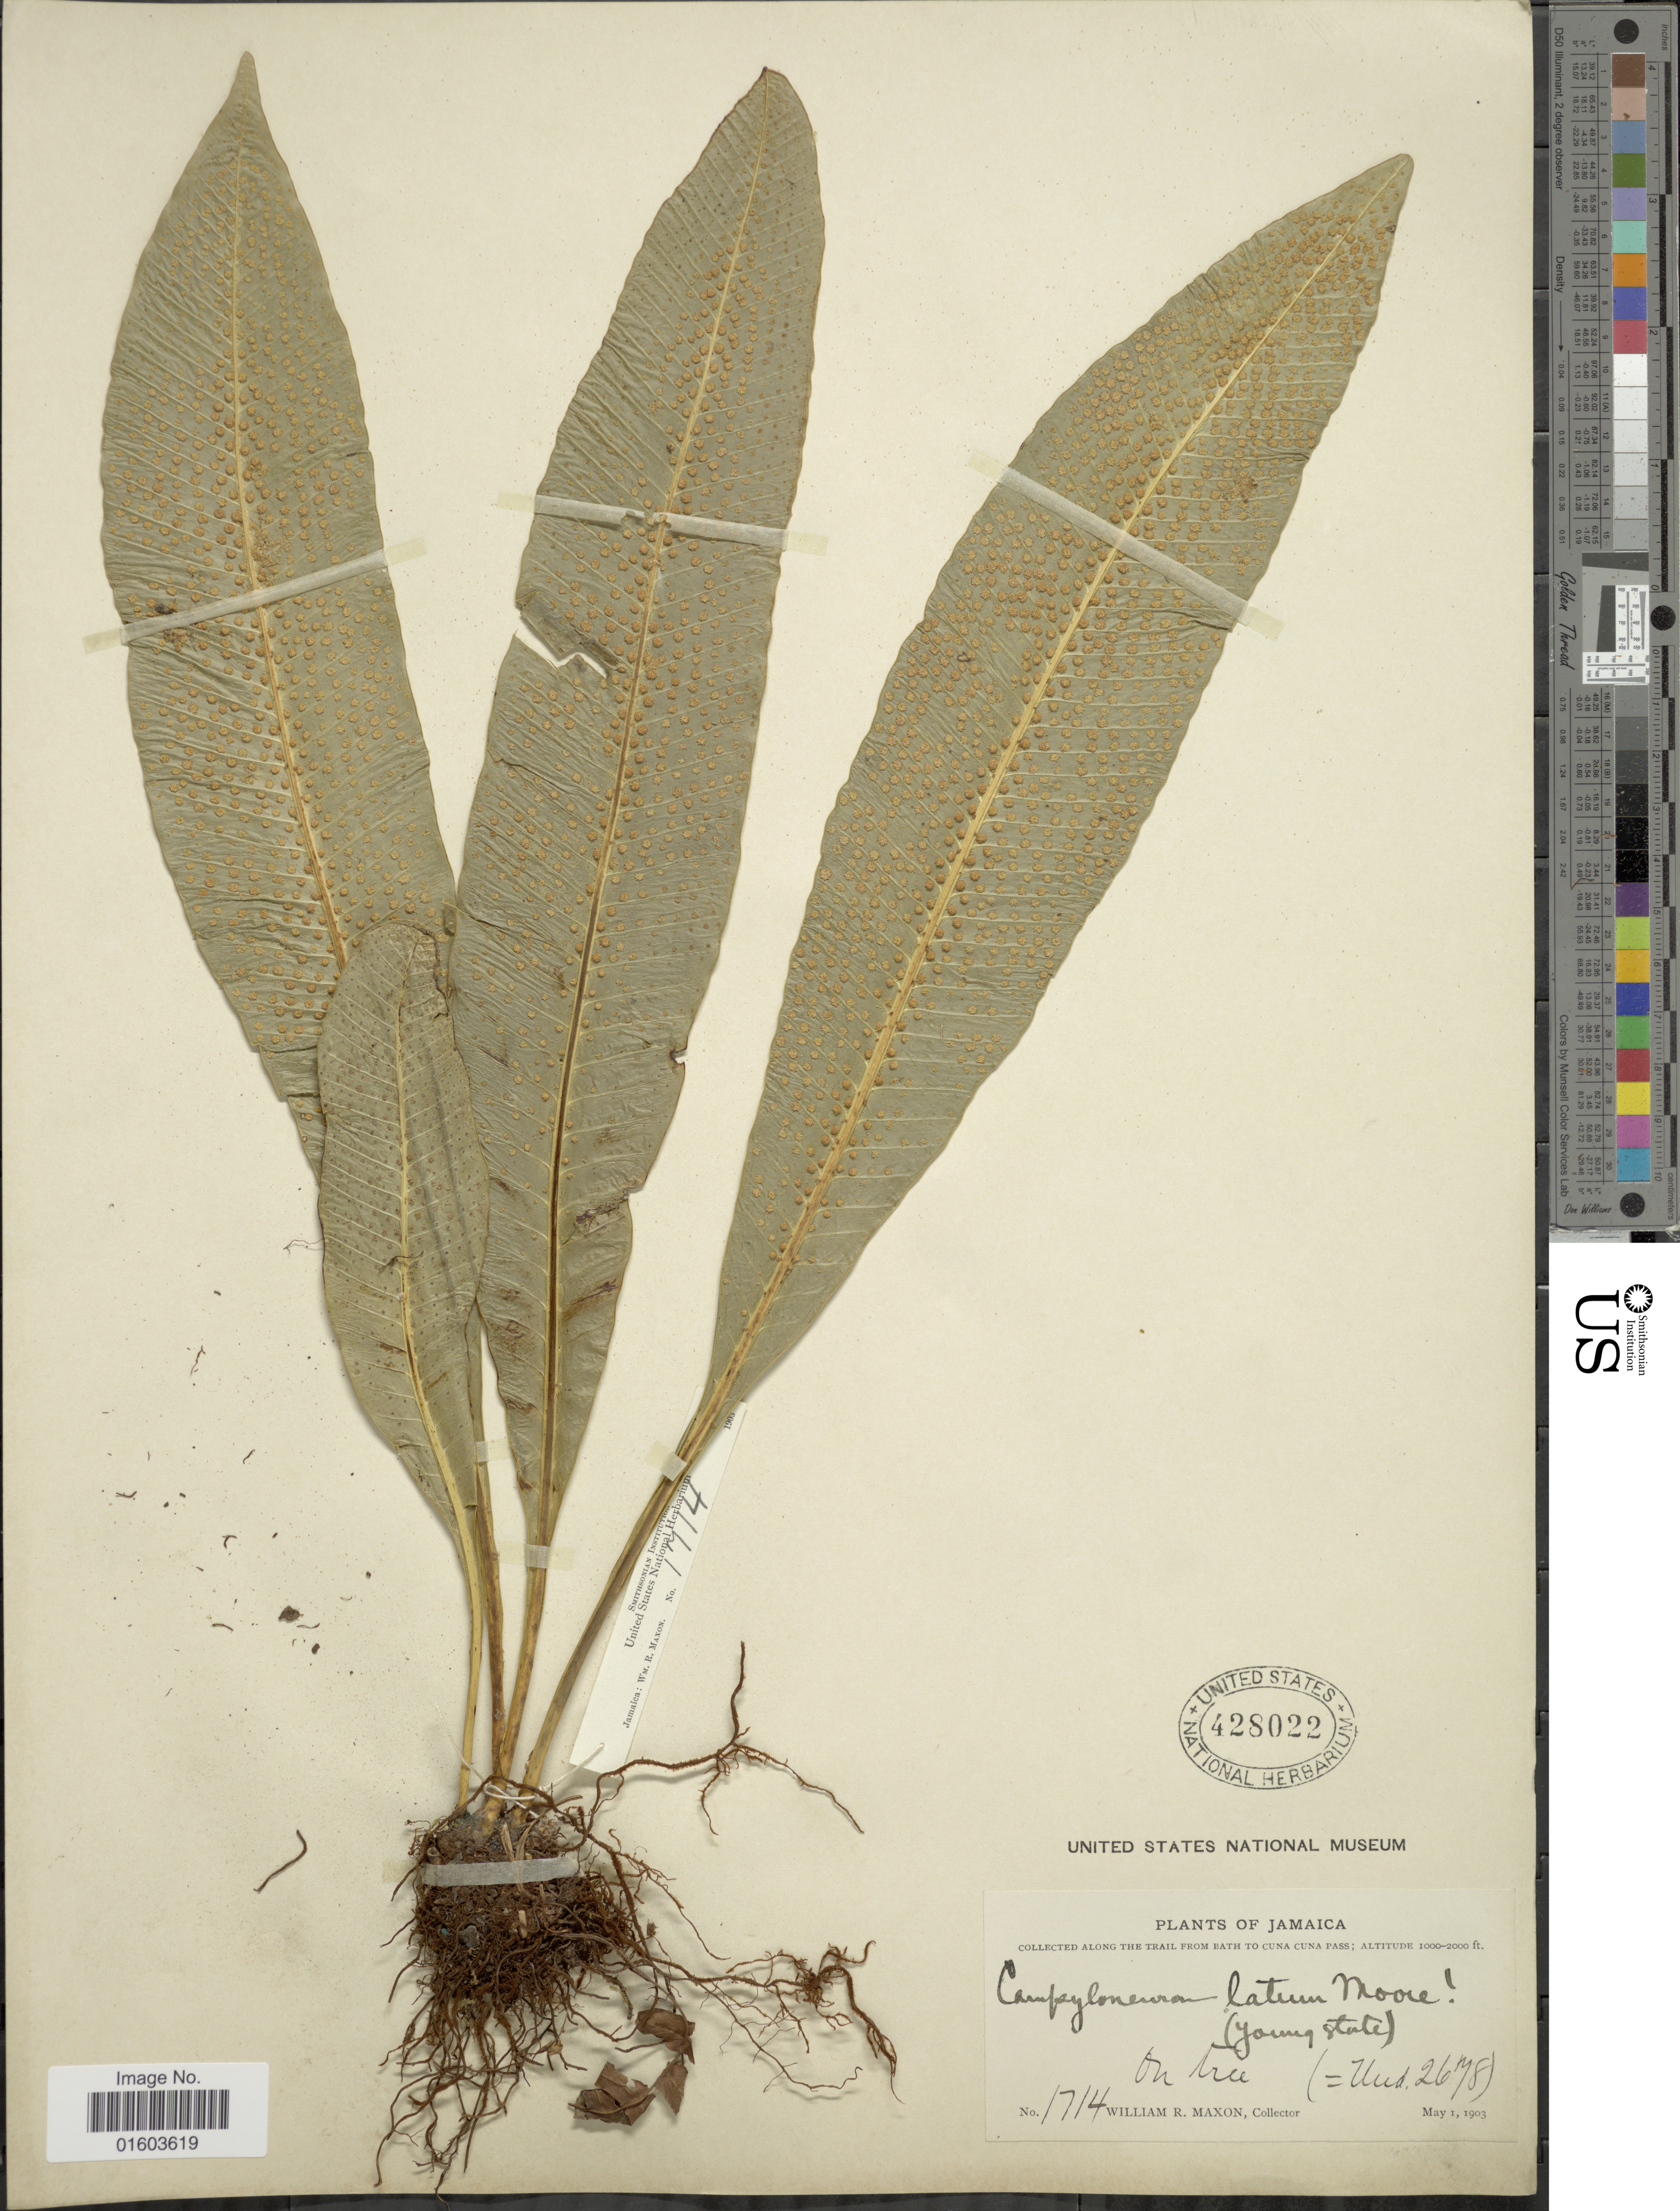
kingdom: Plantae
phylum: Tracheophyta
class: Polypodiopsida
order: Polypodiales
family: Polypodiaceae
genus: Campyloneurum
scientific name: Campyloneurum latum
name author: T. Moore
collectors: W. R. Maxon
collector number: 1714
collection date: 1903-05-01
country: Jamaica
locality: Along the Trail from Bath to Cuna Pass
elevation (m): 305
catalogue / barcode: US 428022